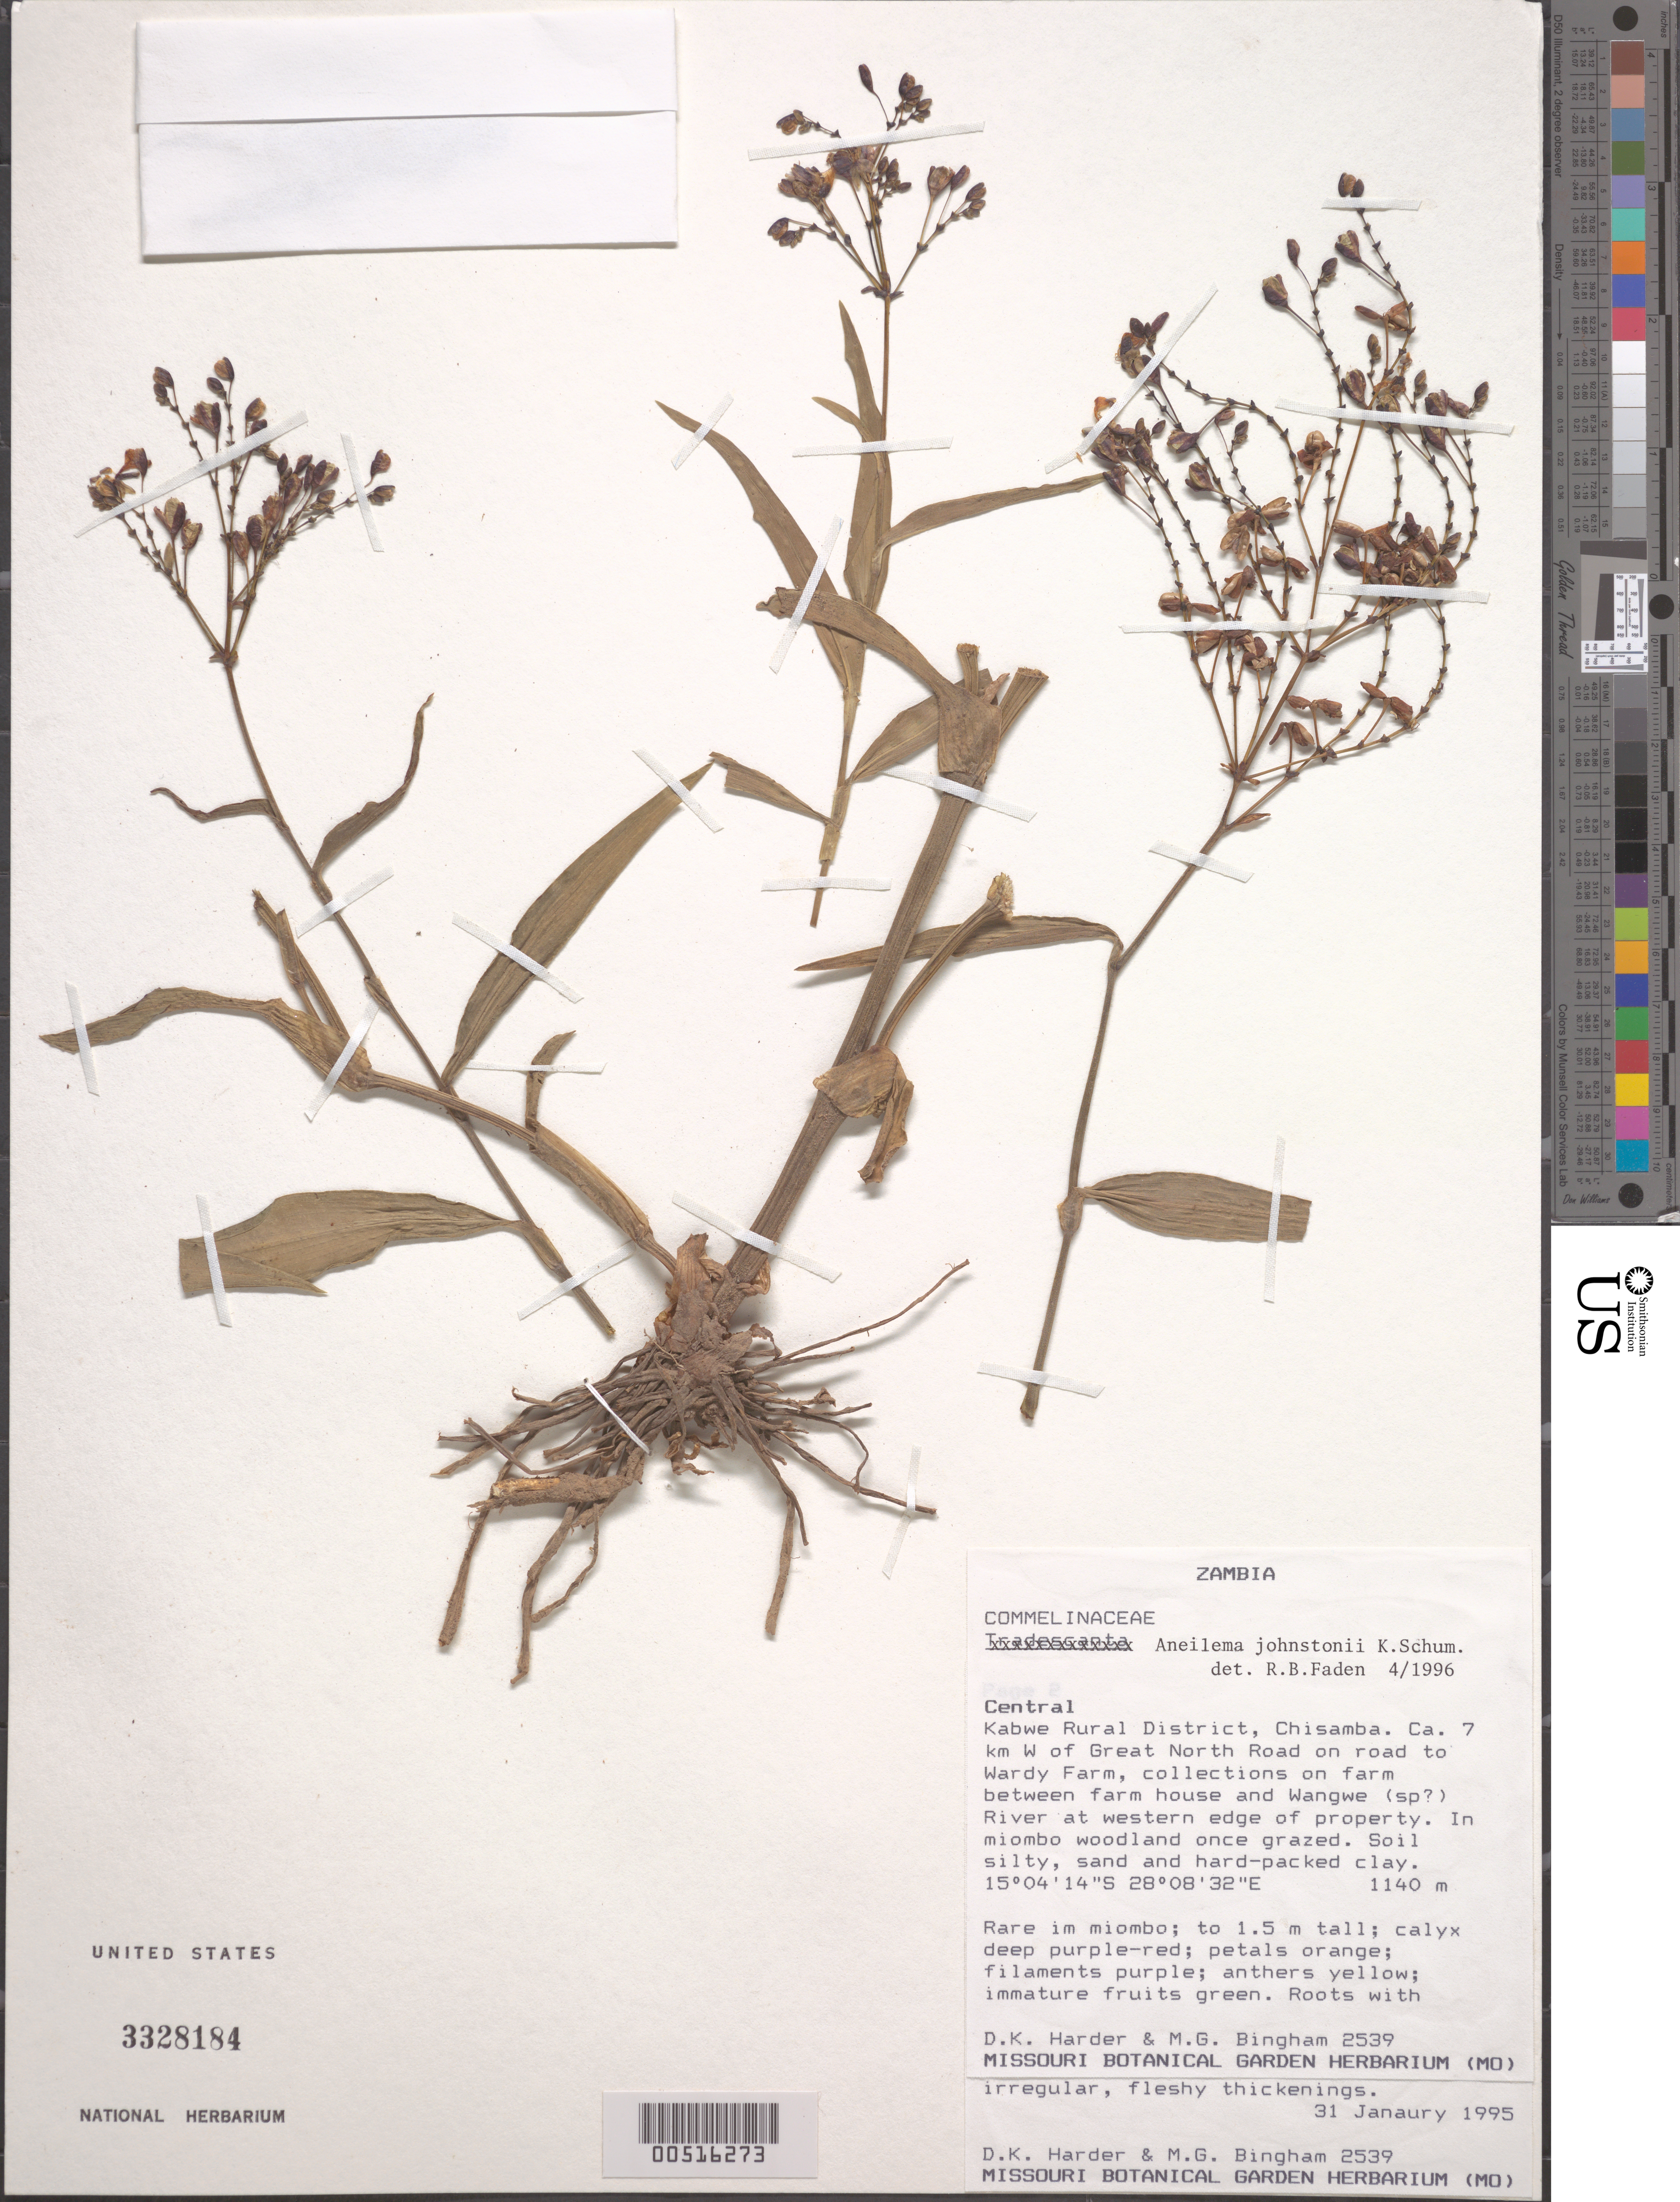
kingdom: Plantae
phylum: Tracheophyta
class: Liliopsida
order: Commelinales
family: Commelinaceae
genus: Aneilema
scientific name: Aneilema johnstonii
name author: K. Schum.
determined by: Faden, Robert B., (US), Smithsonian Institution - National Museum of Natural History (UNITED STATES)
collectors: D. Harder & M. Bingham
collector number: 2539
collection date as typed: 31 Jan 1995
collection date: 1995-01-31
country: Zambia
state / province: Central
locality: Kabwe rural dist., chisamba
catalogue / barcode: US 3328184